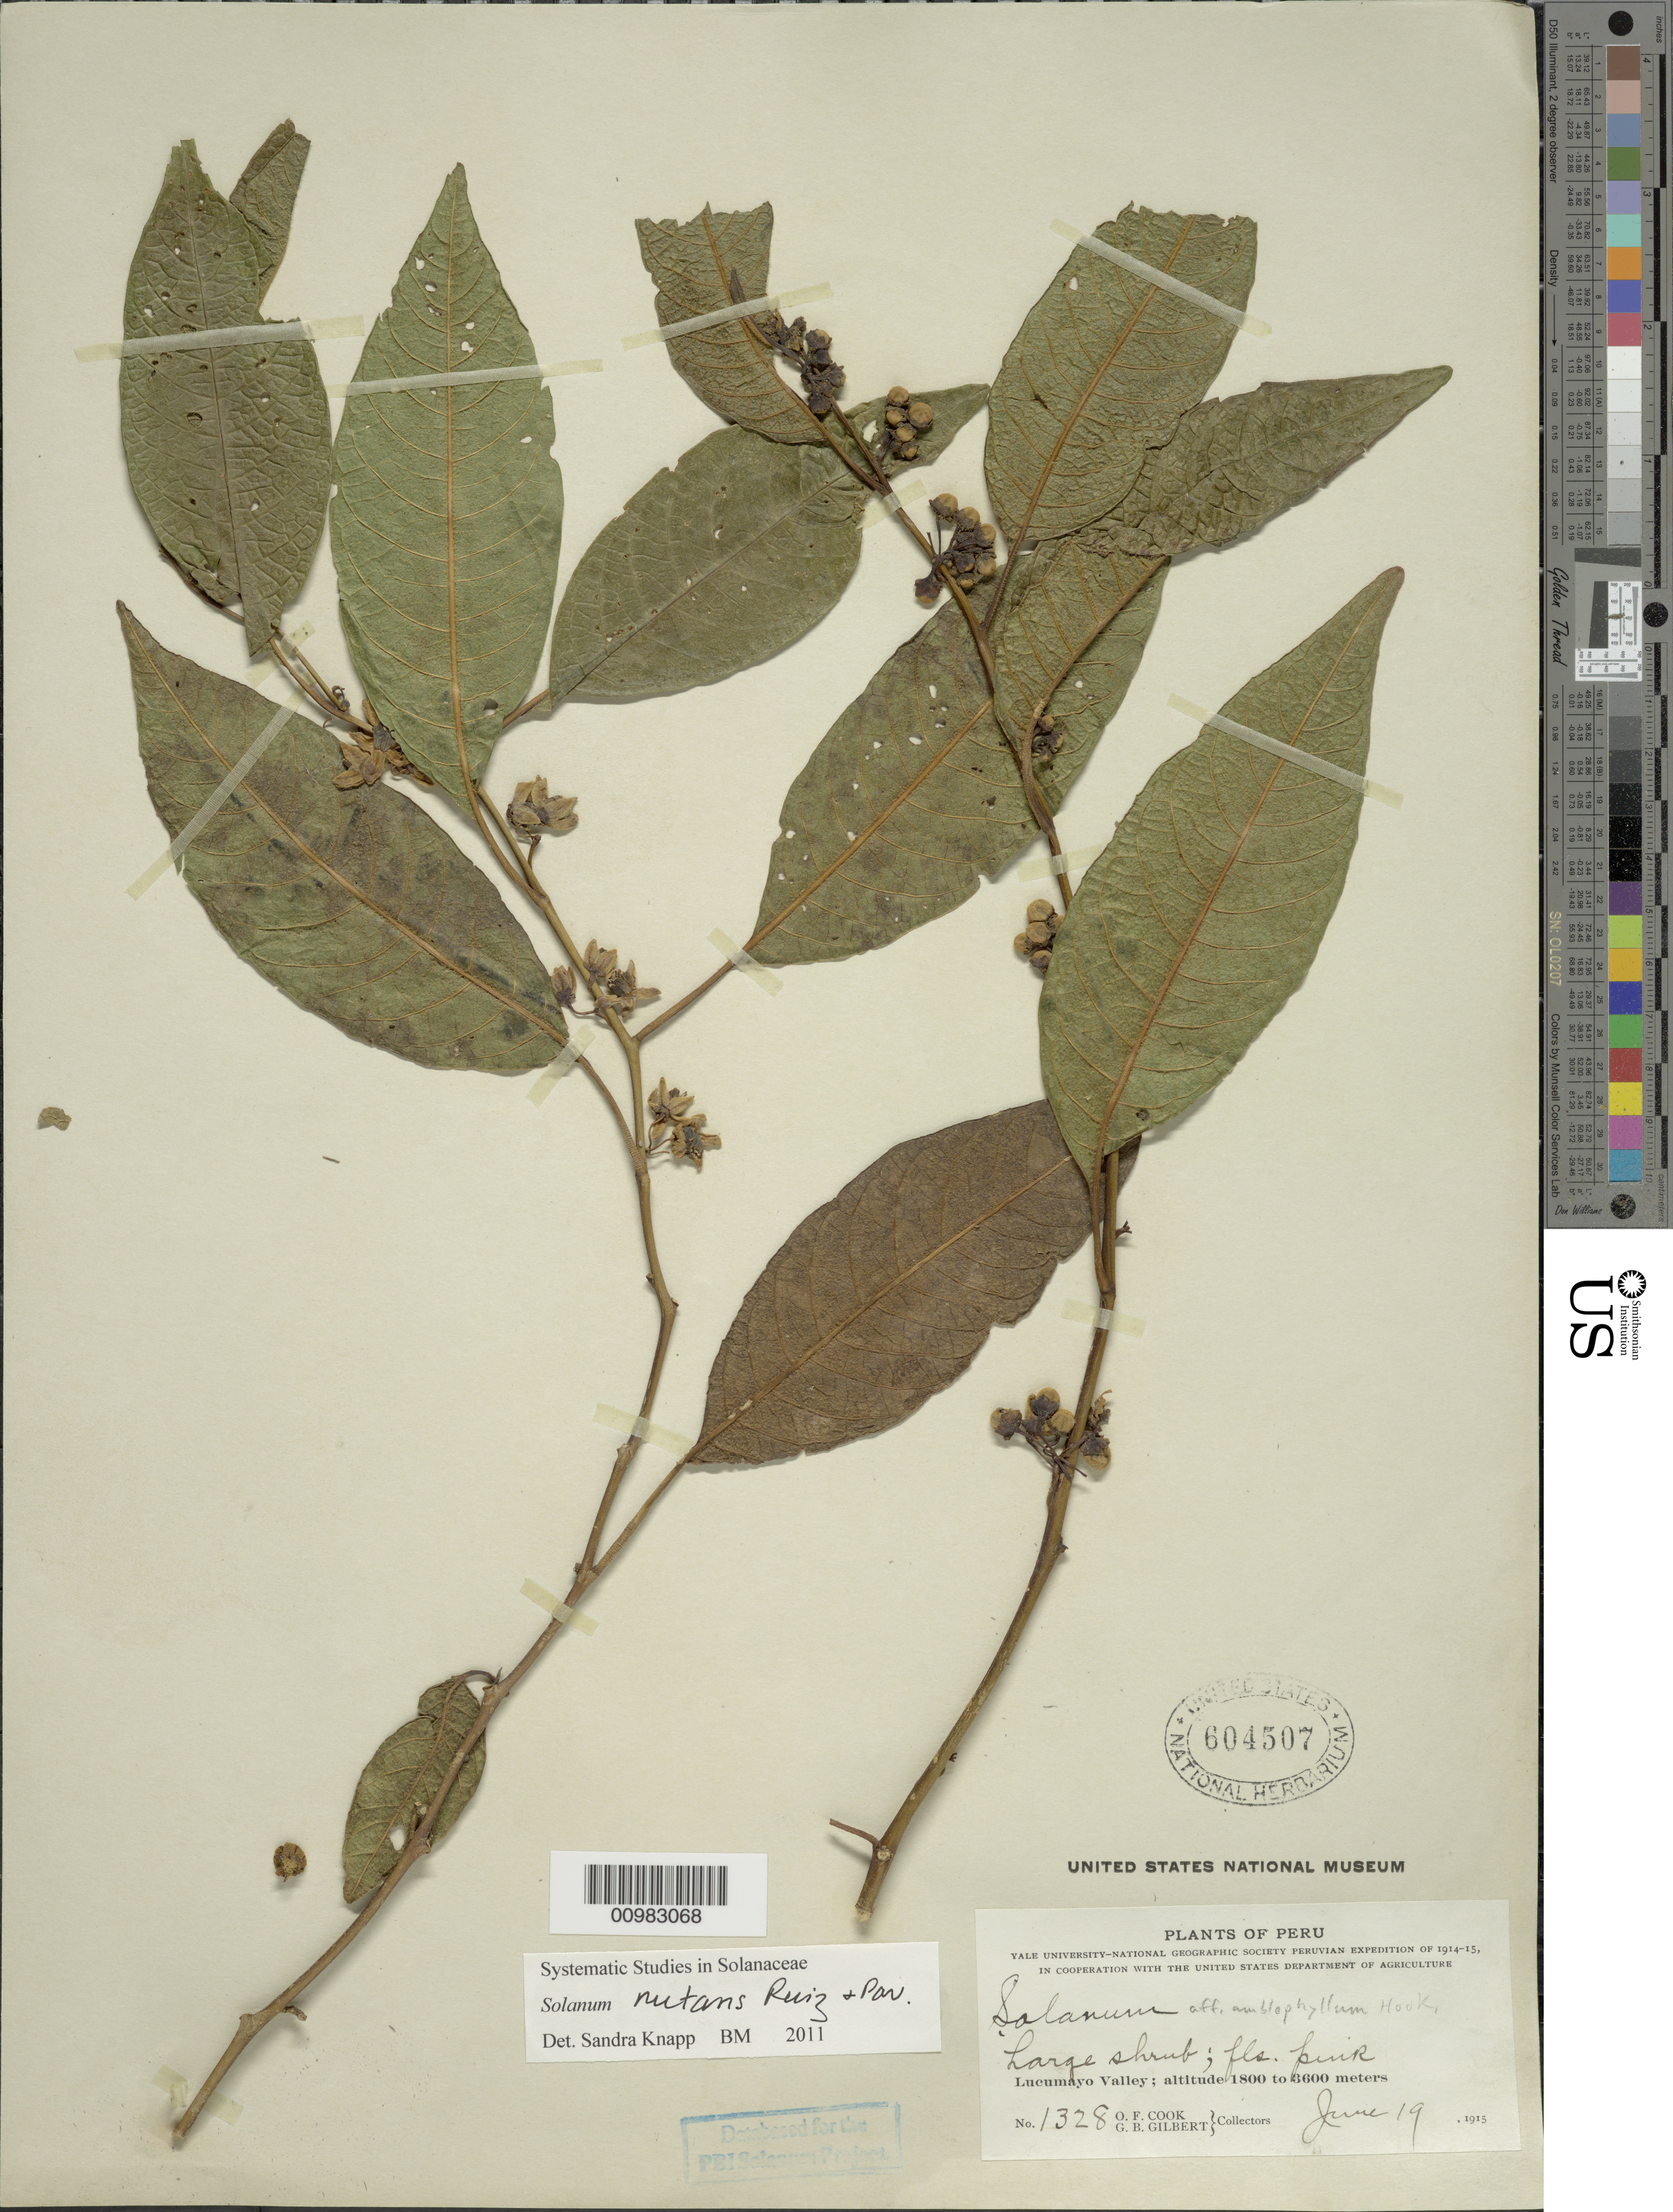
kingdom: Plantae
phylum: Tracheophyta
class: Magnoliopsida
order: Solanales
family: Solanaceae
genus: Solanum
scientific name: Solanum nutans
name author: Ruiz & Pav.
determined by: Knapp, S. D.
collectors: O. F. Cook & G. B. Gilbert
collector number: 1328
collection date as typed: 19 Jul 1915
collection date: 1915-07-19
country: Peru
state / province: Cusco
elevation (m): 1800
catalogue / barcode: US 604507